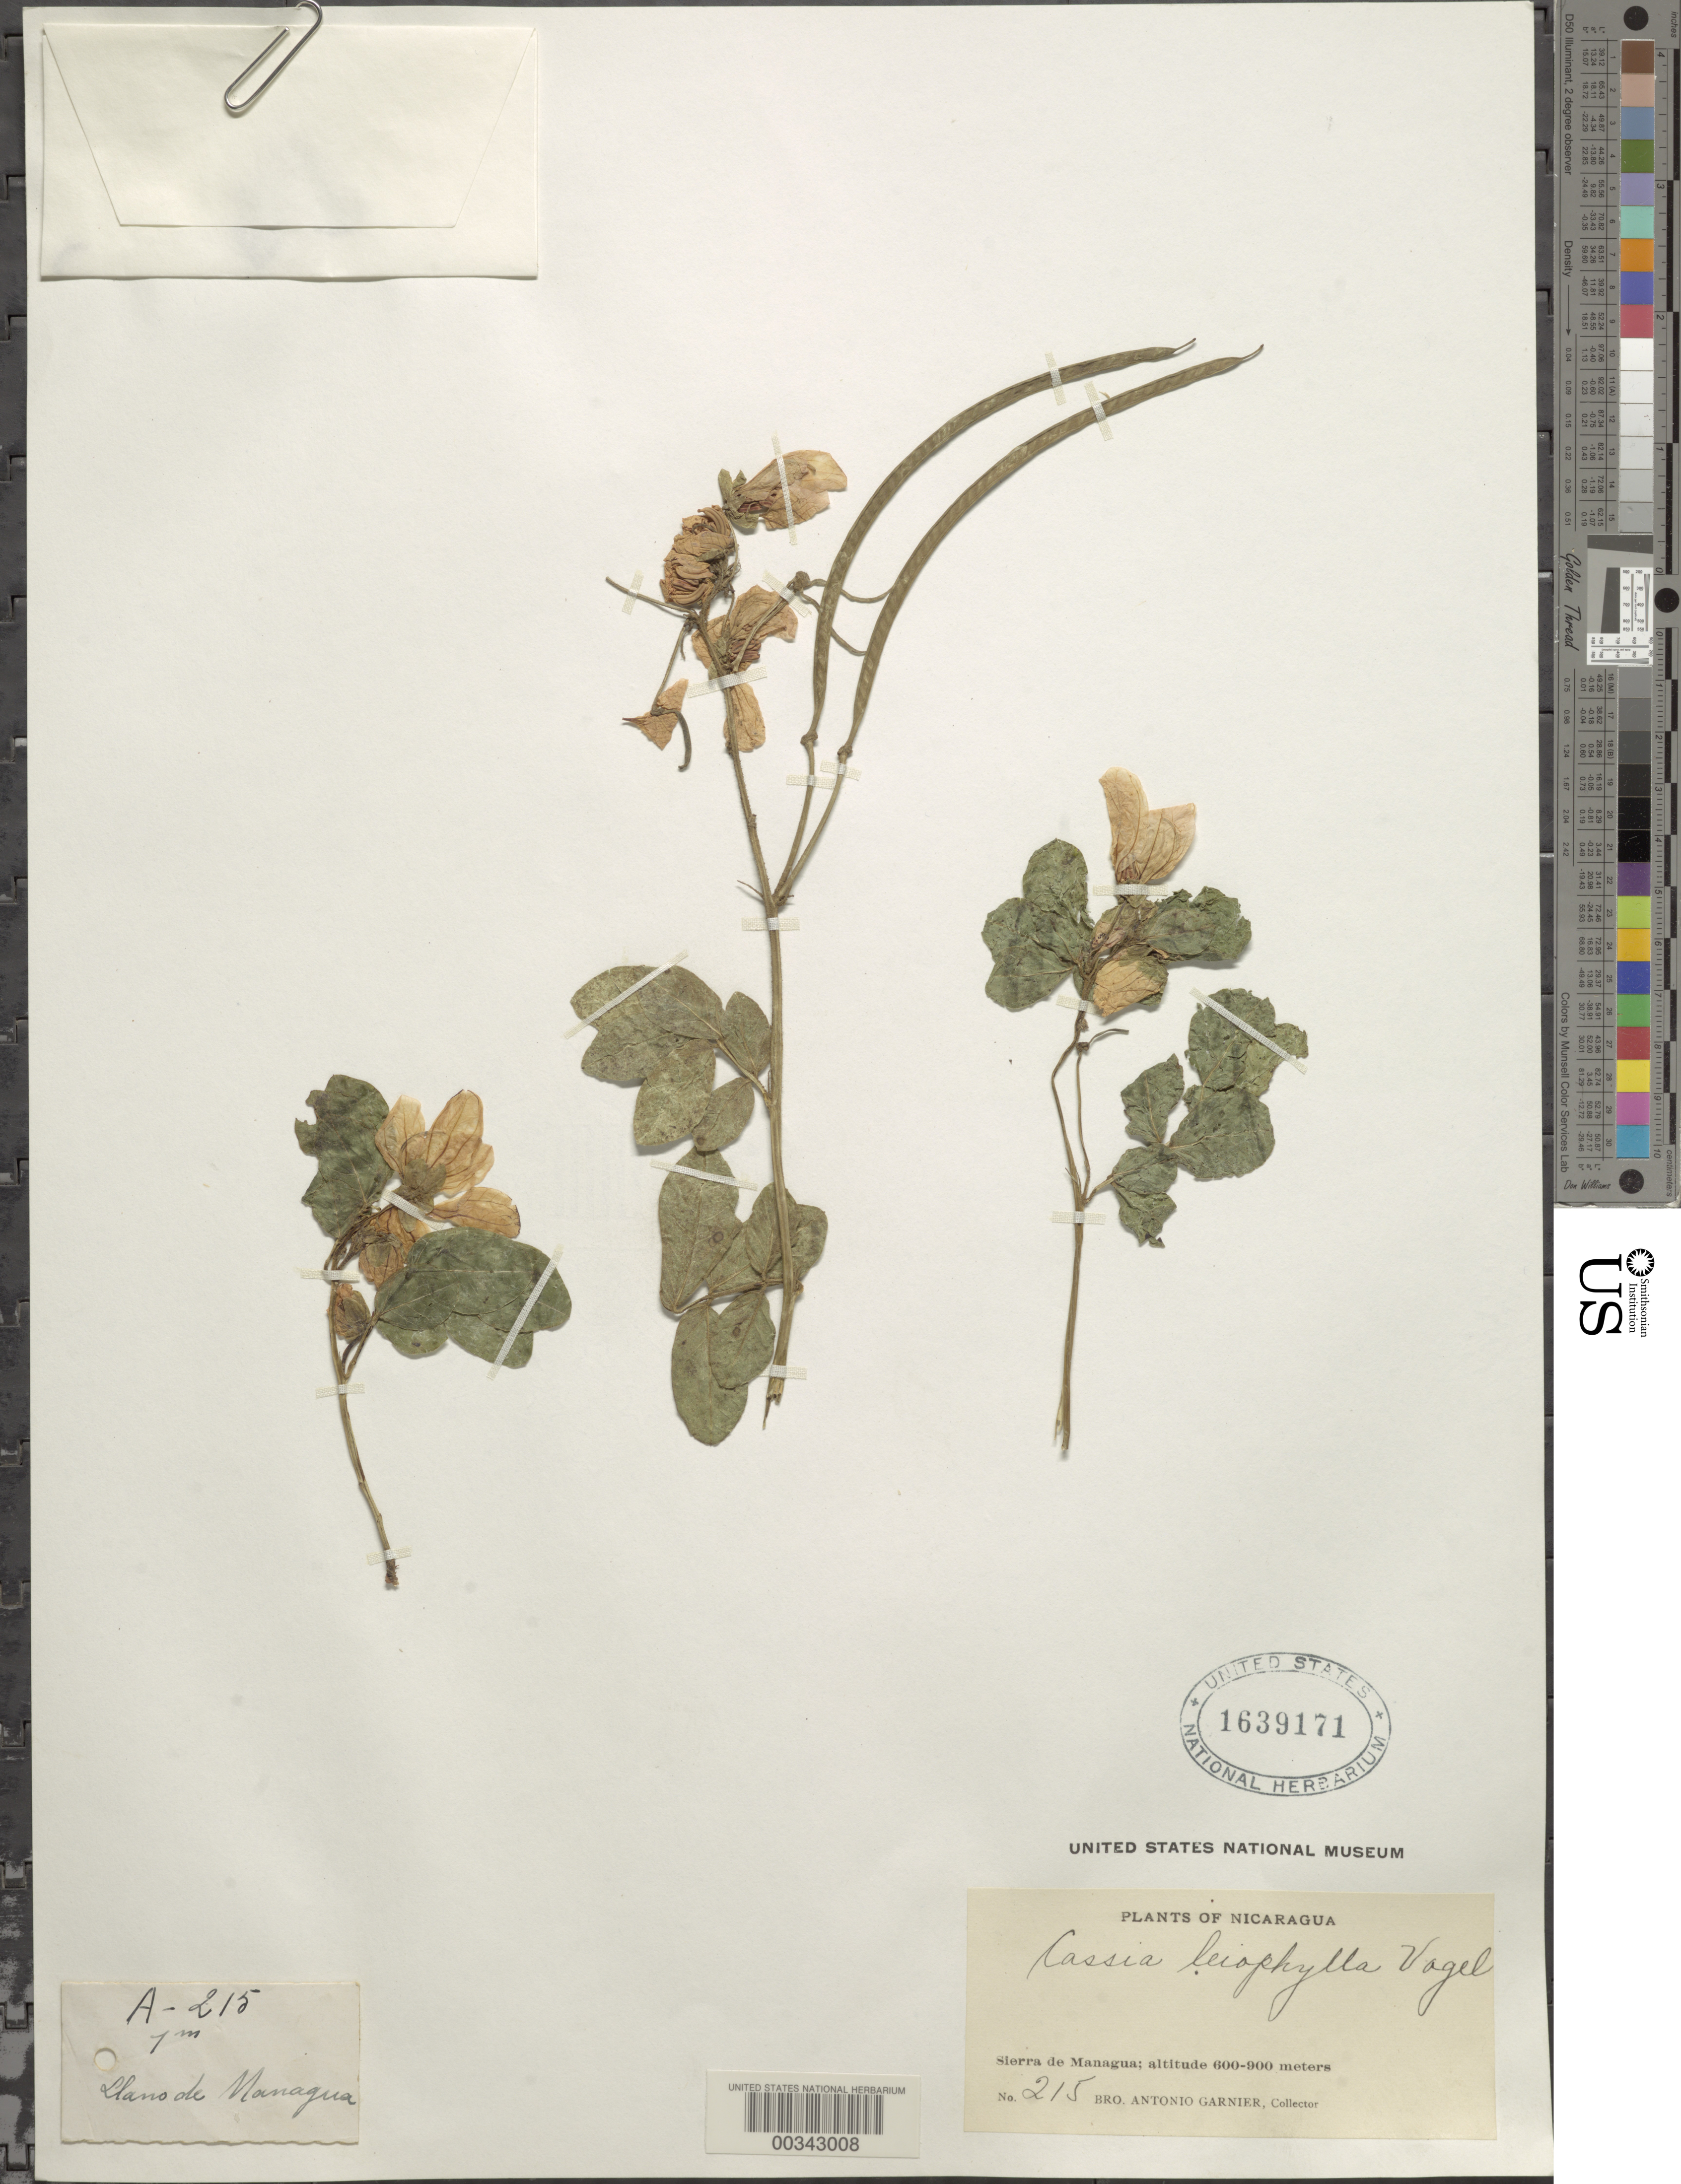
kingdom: Plantae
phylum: Tracheophyta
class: Magnoliopsida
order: Fabales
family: Fabaceae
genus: Senna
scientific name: Senna leiophylla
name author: (Vogel) H.S. Irwin & Barneby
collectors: Bro. A. Garnier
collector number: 215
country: Nicaragua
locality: Sierra de managua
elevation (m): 600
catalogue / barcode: US 1639171